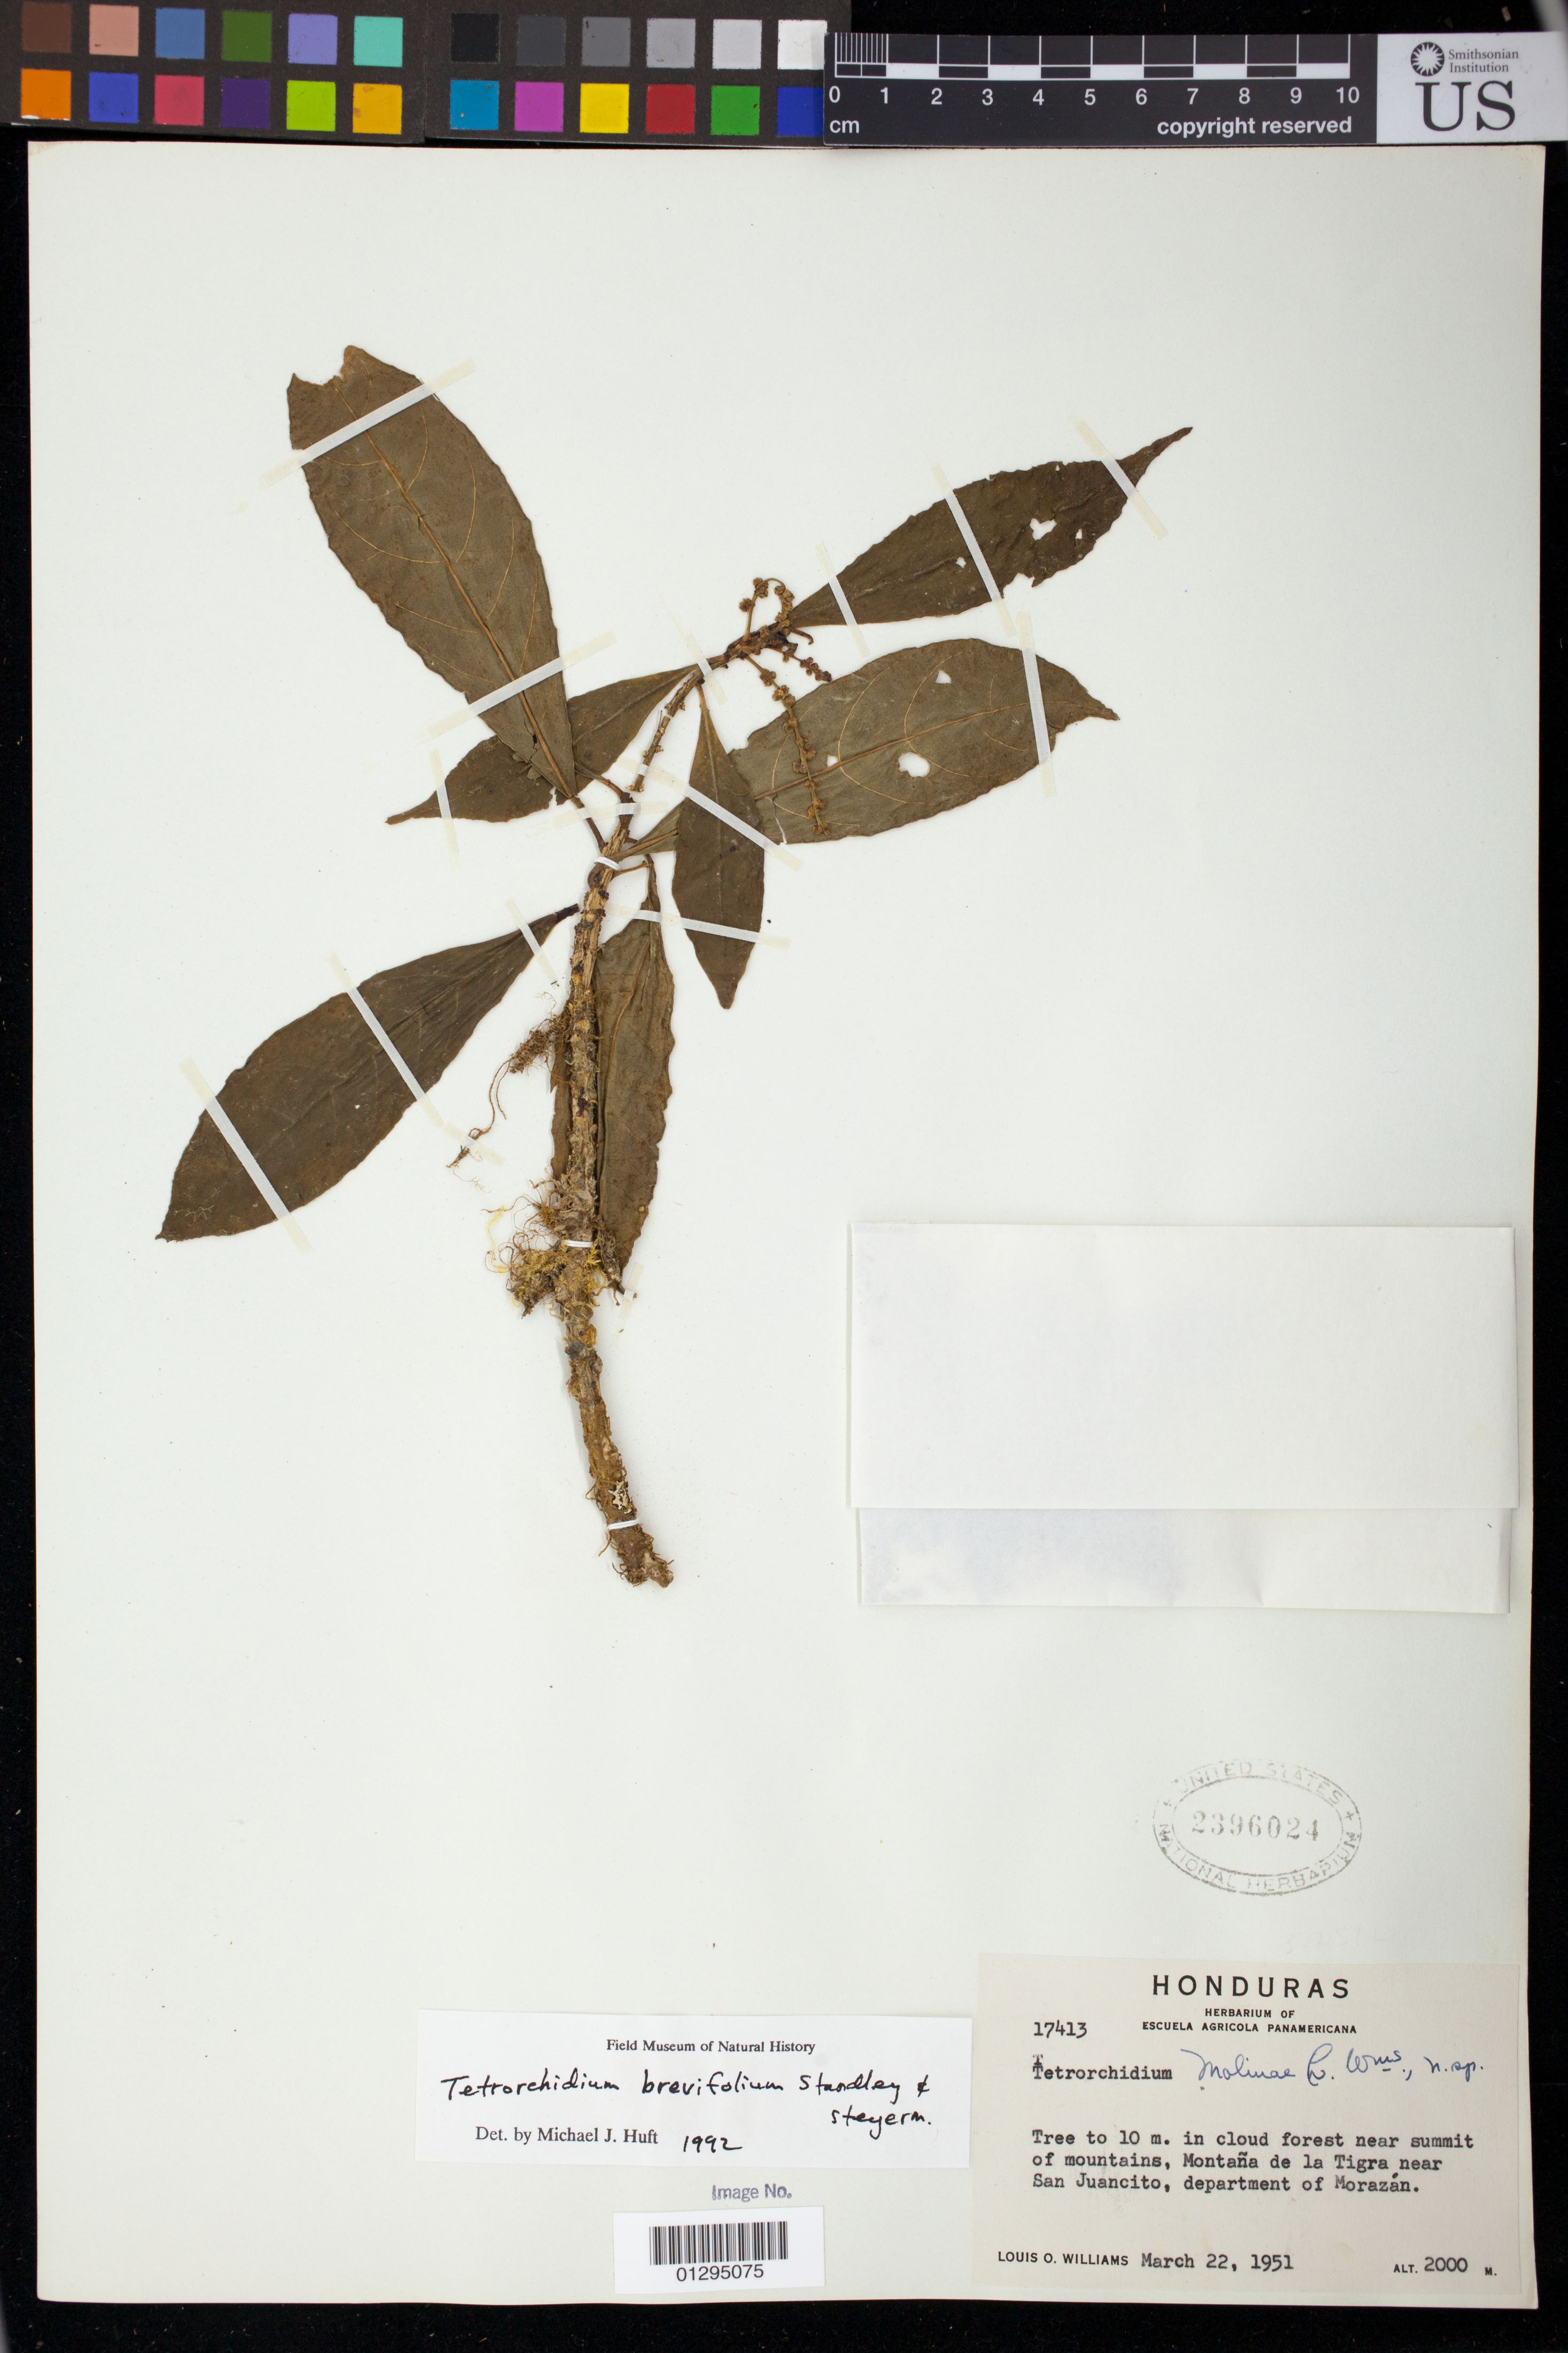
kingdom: Plantae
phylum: Tracheophyta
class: Magnoliopsida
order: Malpighiales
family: Euphorbiaceae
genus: Tetrorchidium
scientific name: Tetrorchidium brevifolium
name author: Standl. & Steyerm.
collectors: L. O. Williams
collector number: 17413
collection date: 1951-03-22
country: Honduras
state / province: Fco. Morazán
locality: In cloud forest near summit of mountains, Montana de la Tigra near San Juancito, Department of Morazan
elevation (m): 2000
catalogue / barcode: US 2396024